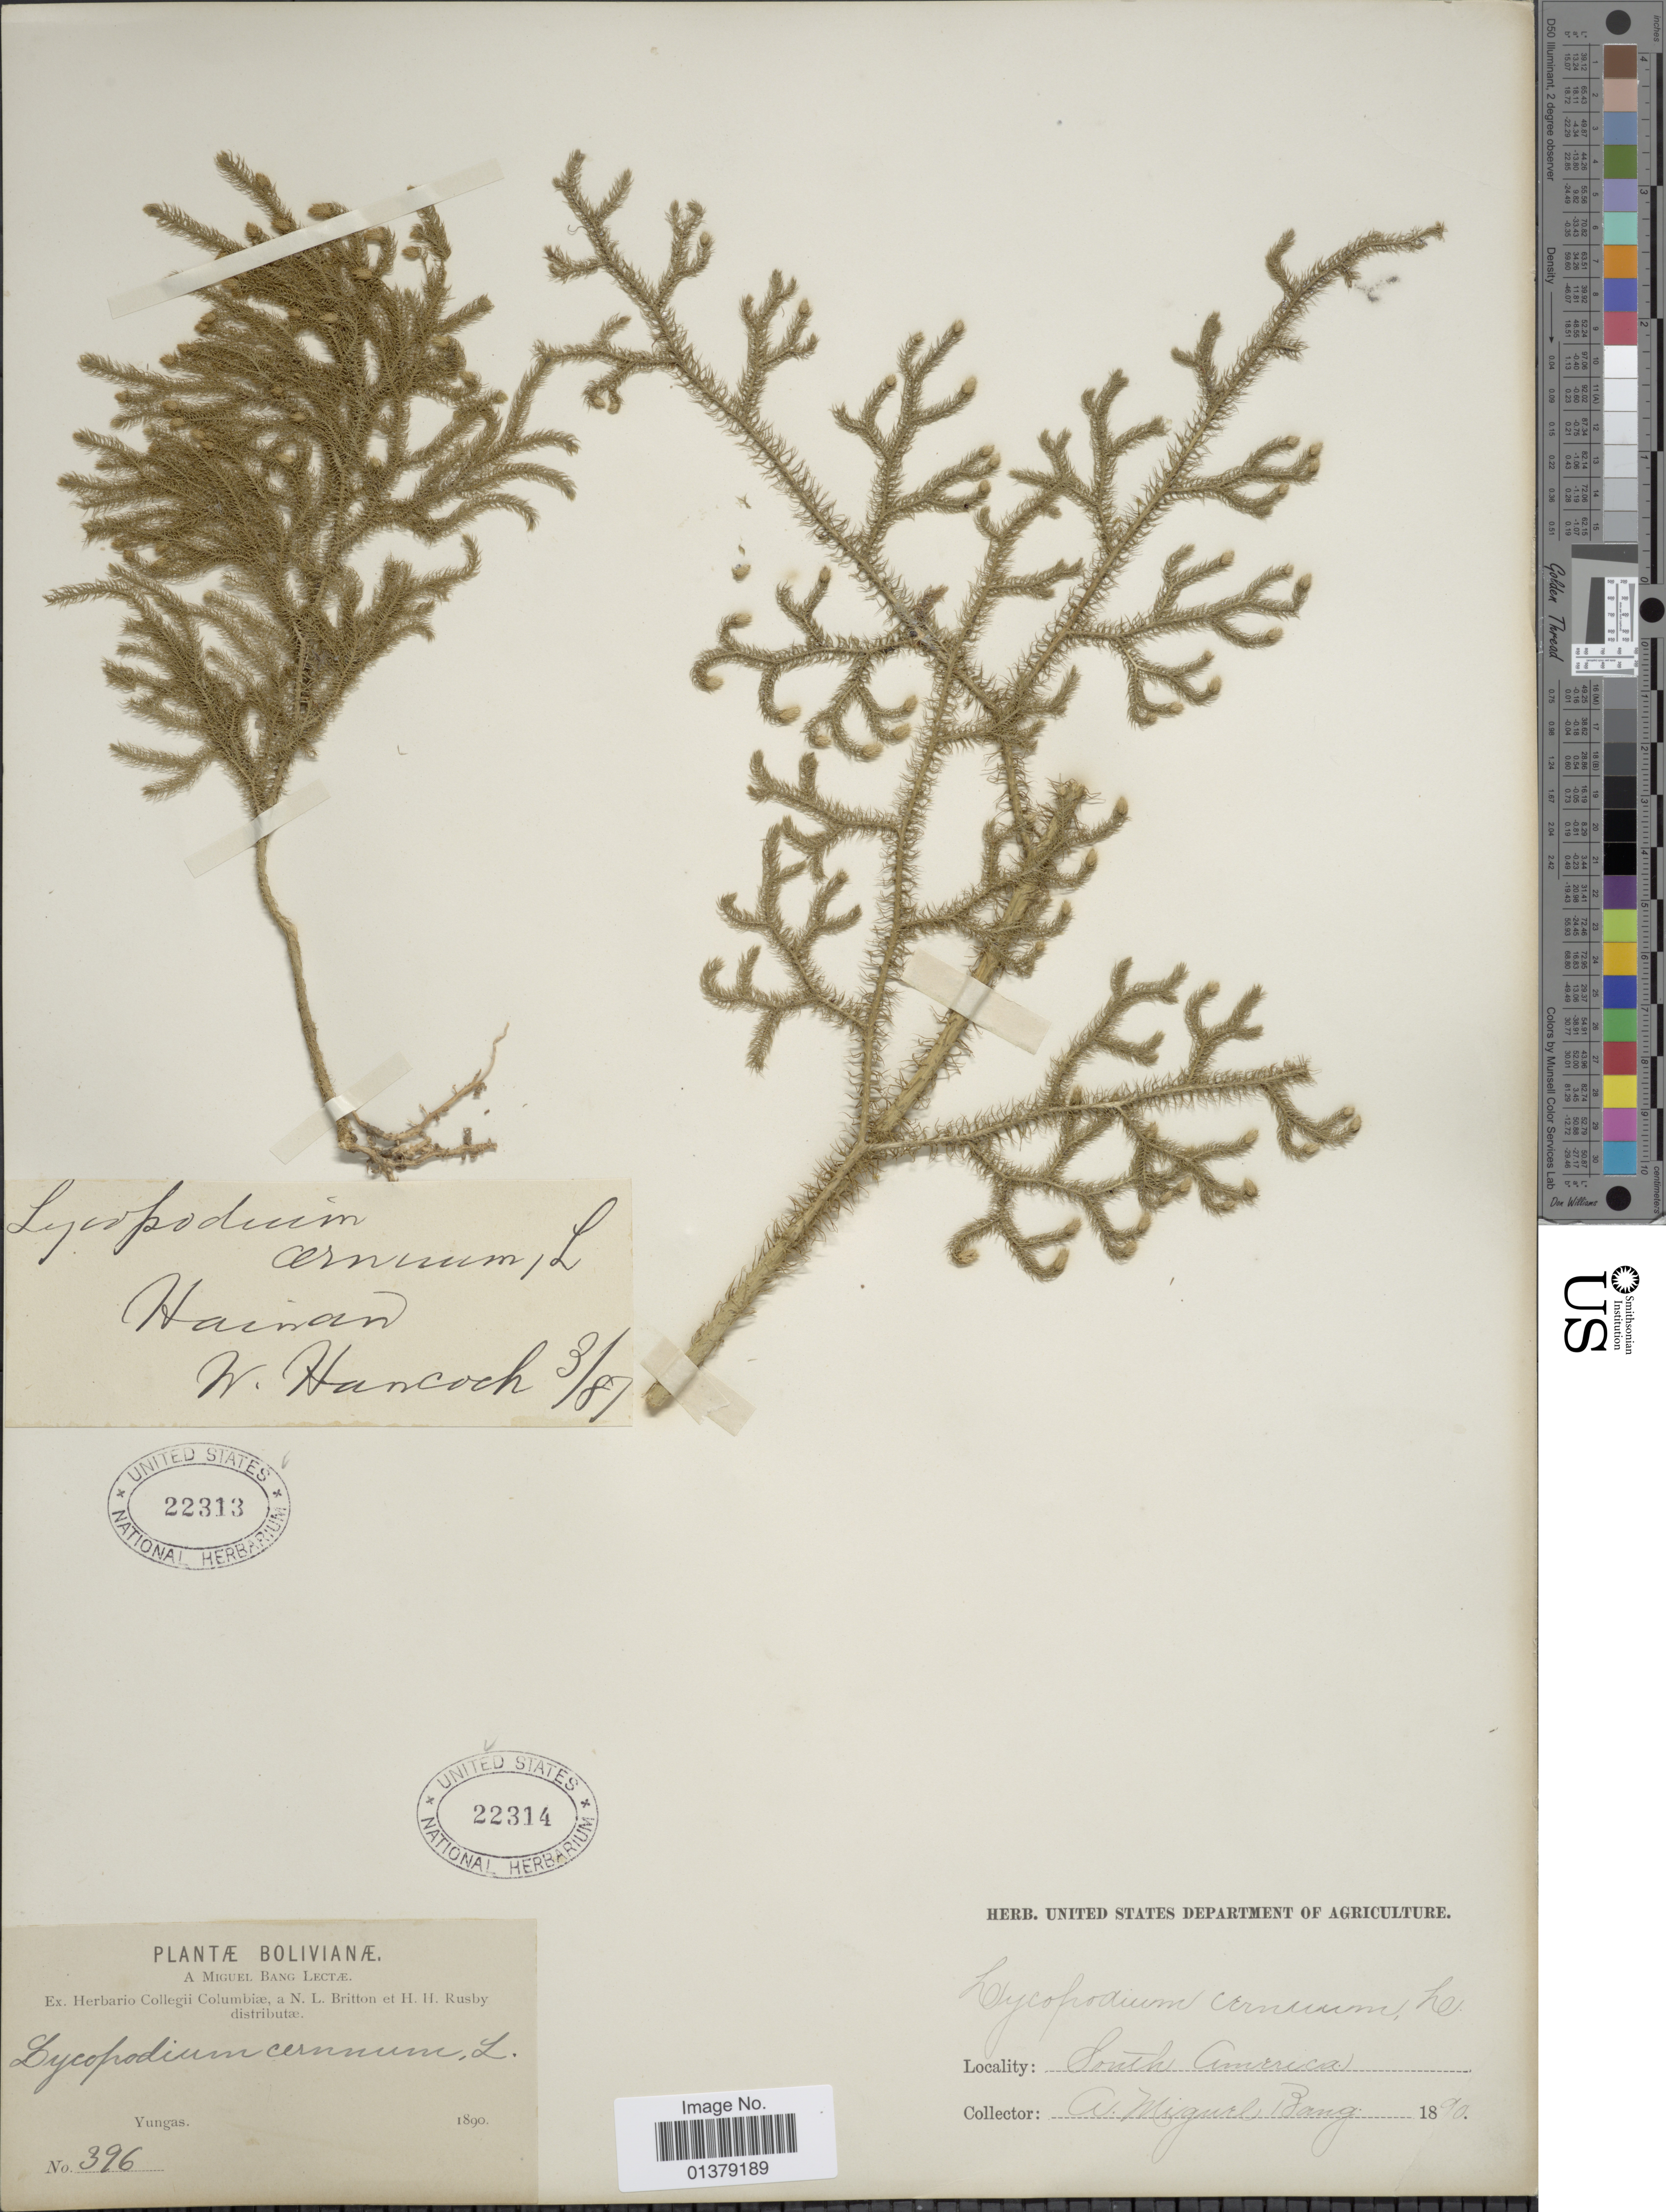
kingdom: Plantae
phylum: Tracheophyta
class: Lycopodiopsida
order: Lycopodiales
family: Lycopodiaceae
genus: Palhinhaea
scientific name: Palhinhaea curvata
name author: (Sw.) Holub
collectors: A. Miguel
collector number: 396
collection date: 1890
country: Bolivia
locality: Yungas, South America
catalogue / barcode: US 22314